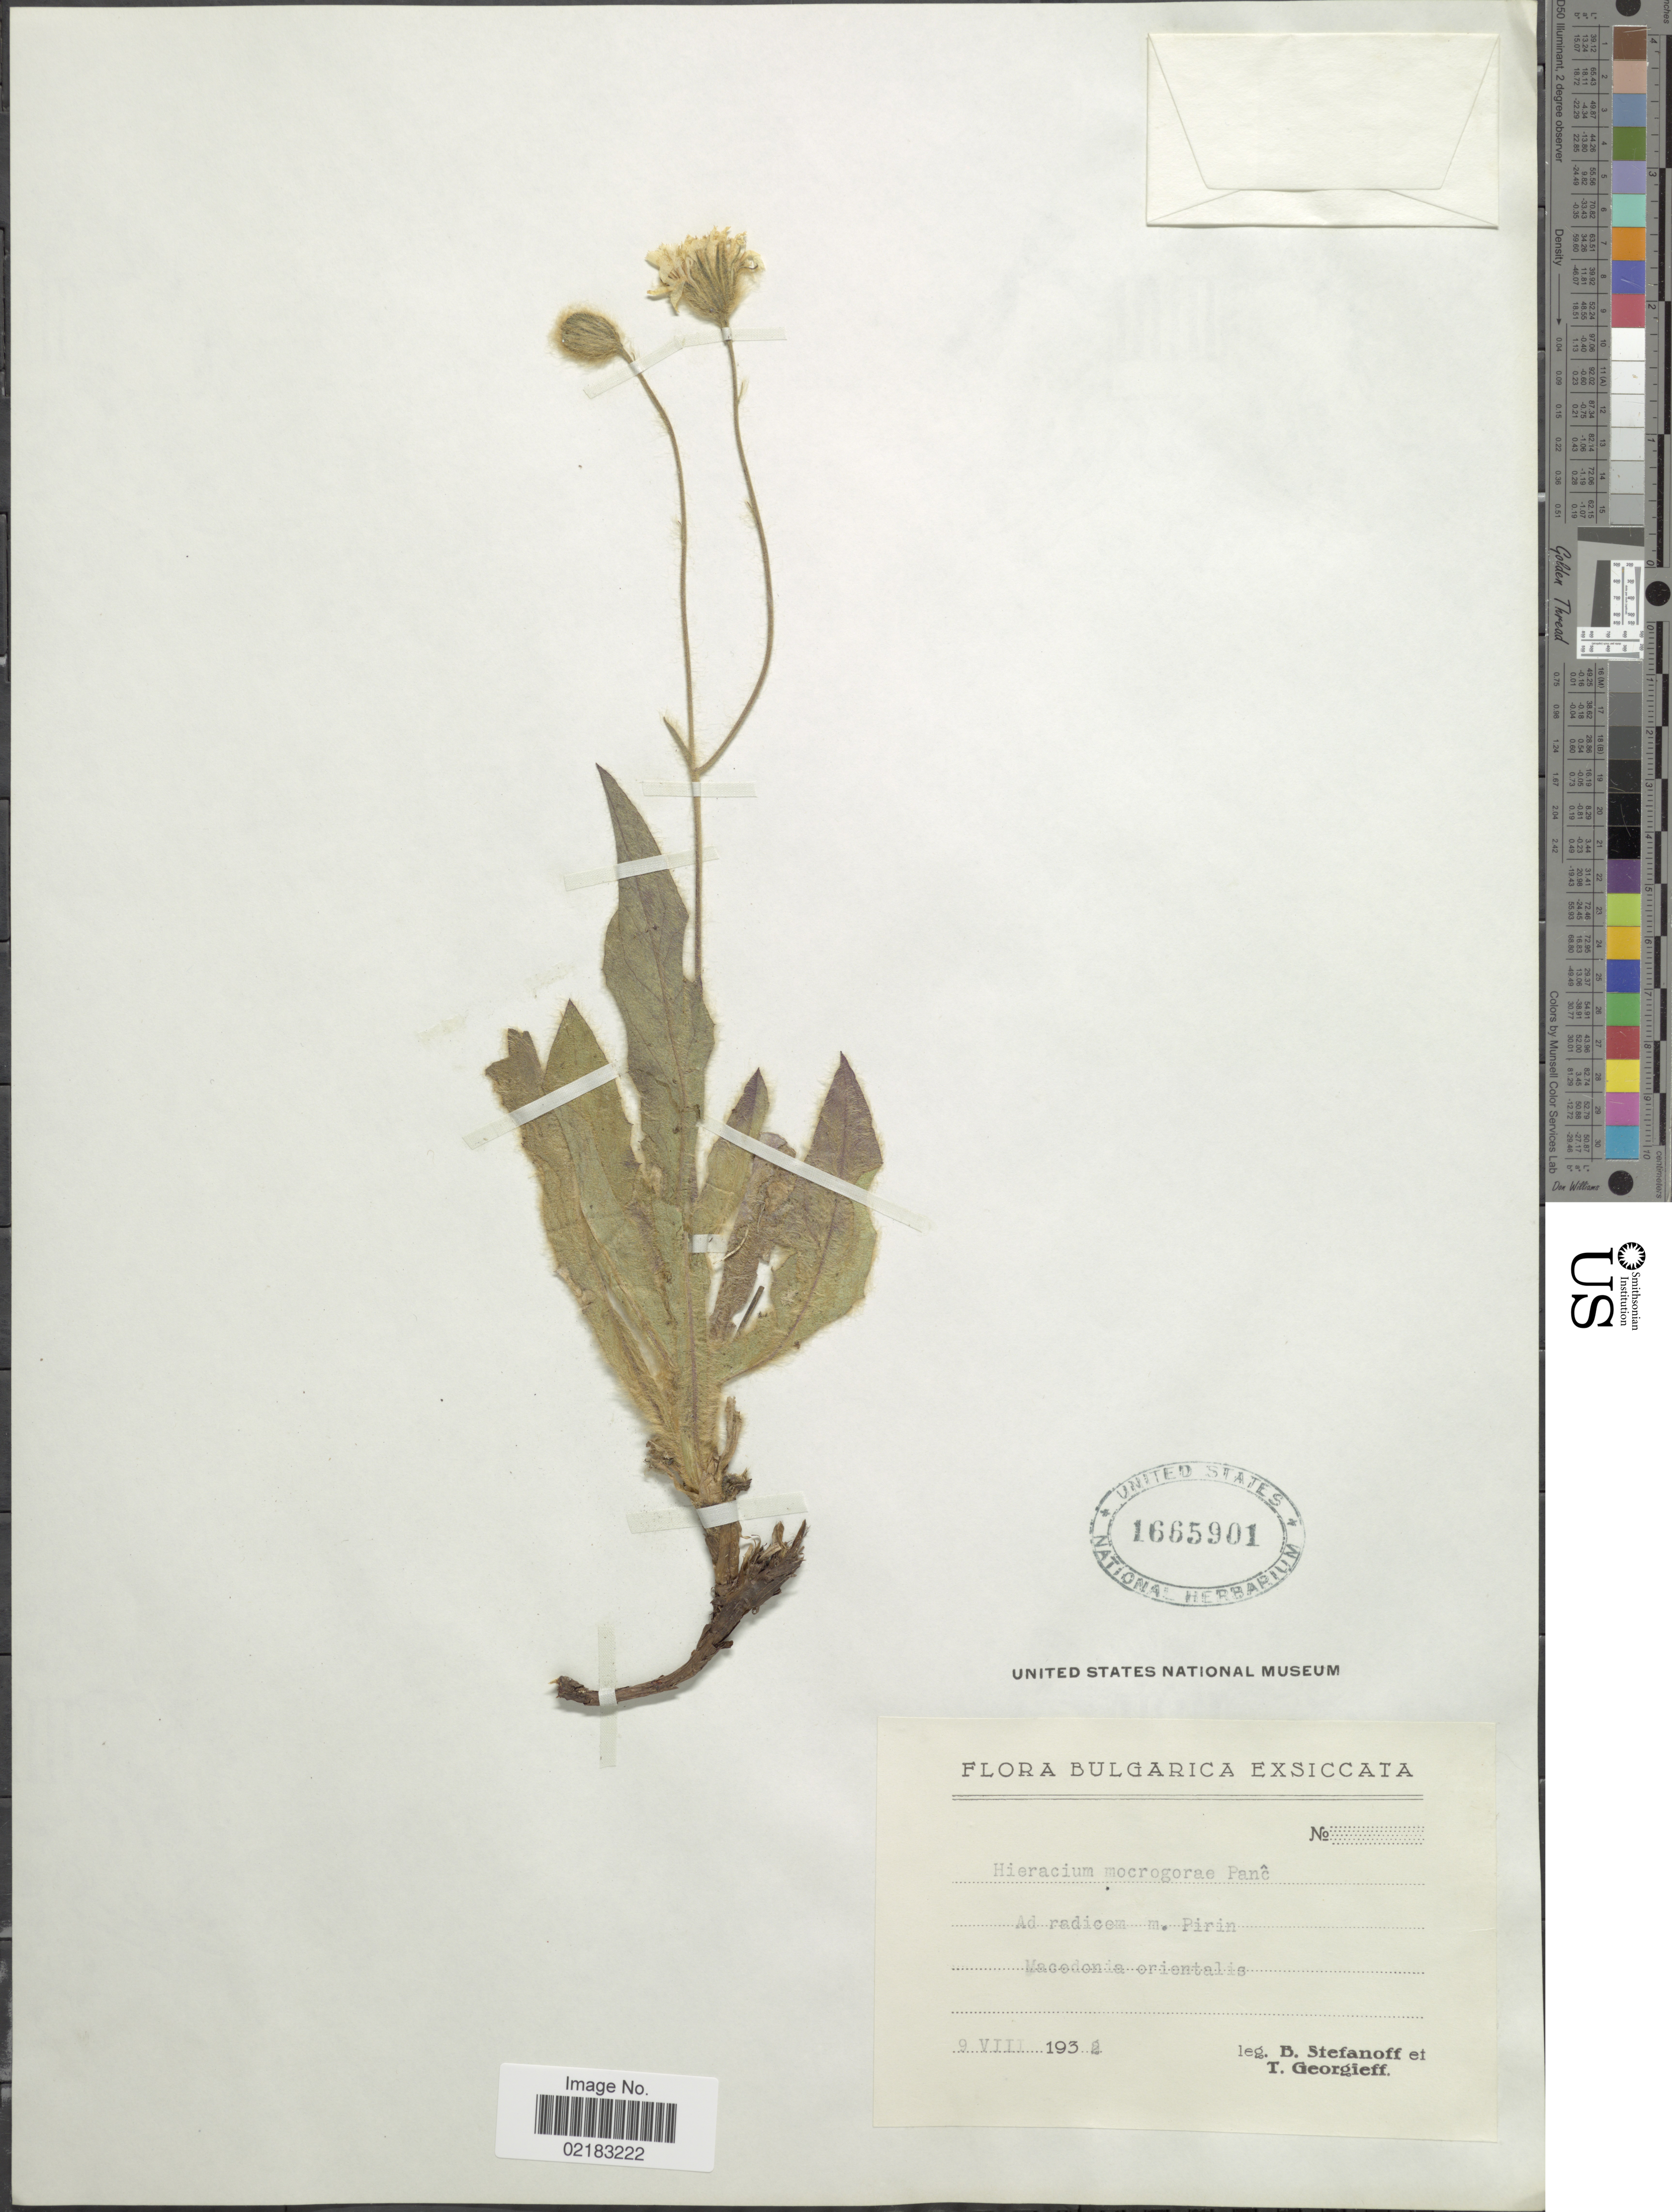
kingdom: Plantae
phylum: Tracheophyta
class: Magnoliopsida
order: Asterales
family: Asteraceae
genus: Hieracium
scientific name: Hieracium repandulare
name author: Druce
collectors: B. Stefanoff & T. Georgieff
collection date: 1932-08-09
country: Bulgaria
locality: Bulgarica, Ad radicem m. Pirin m Macedonia Orientallis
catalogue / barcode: US 1665901